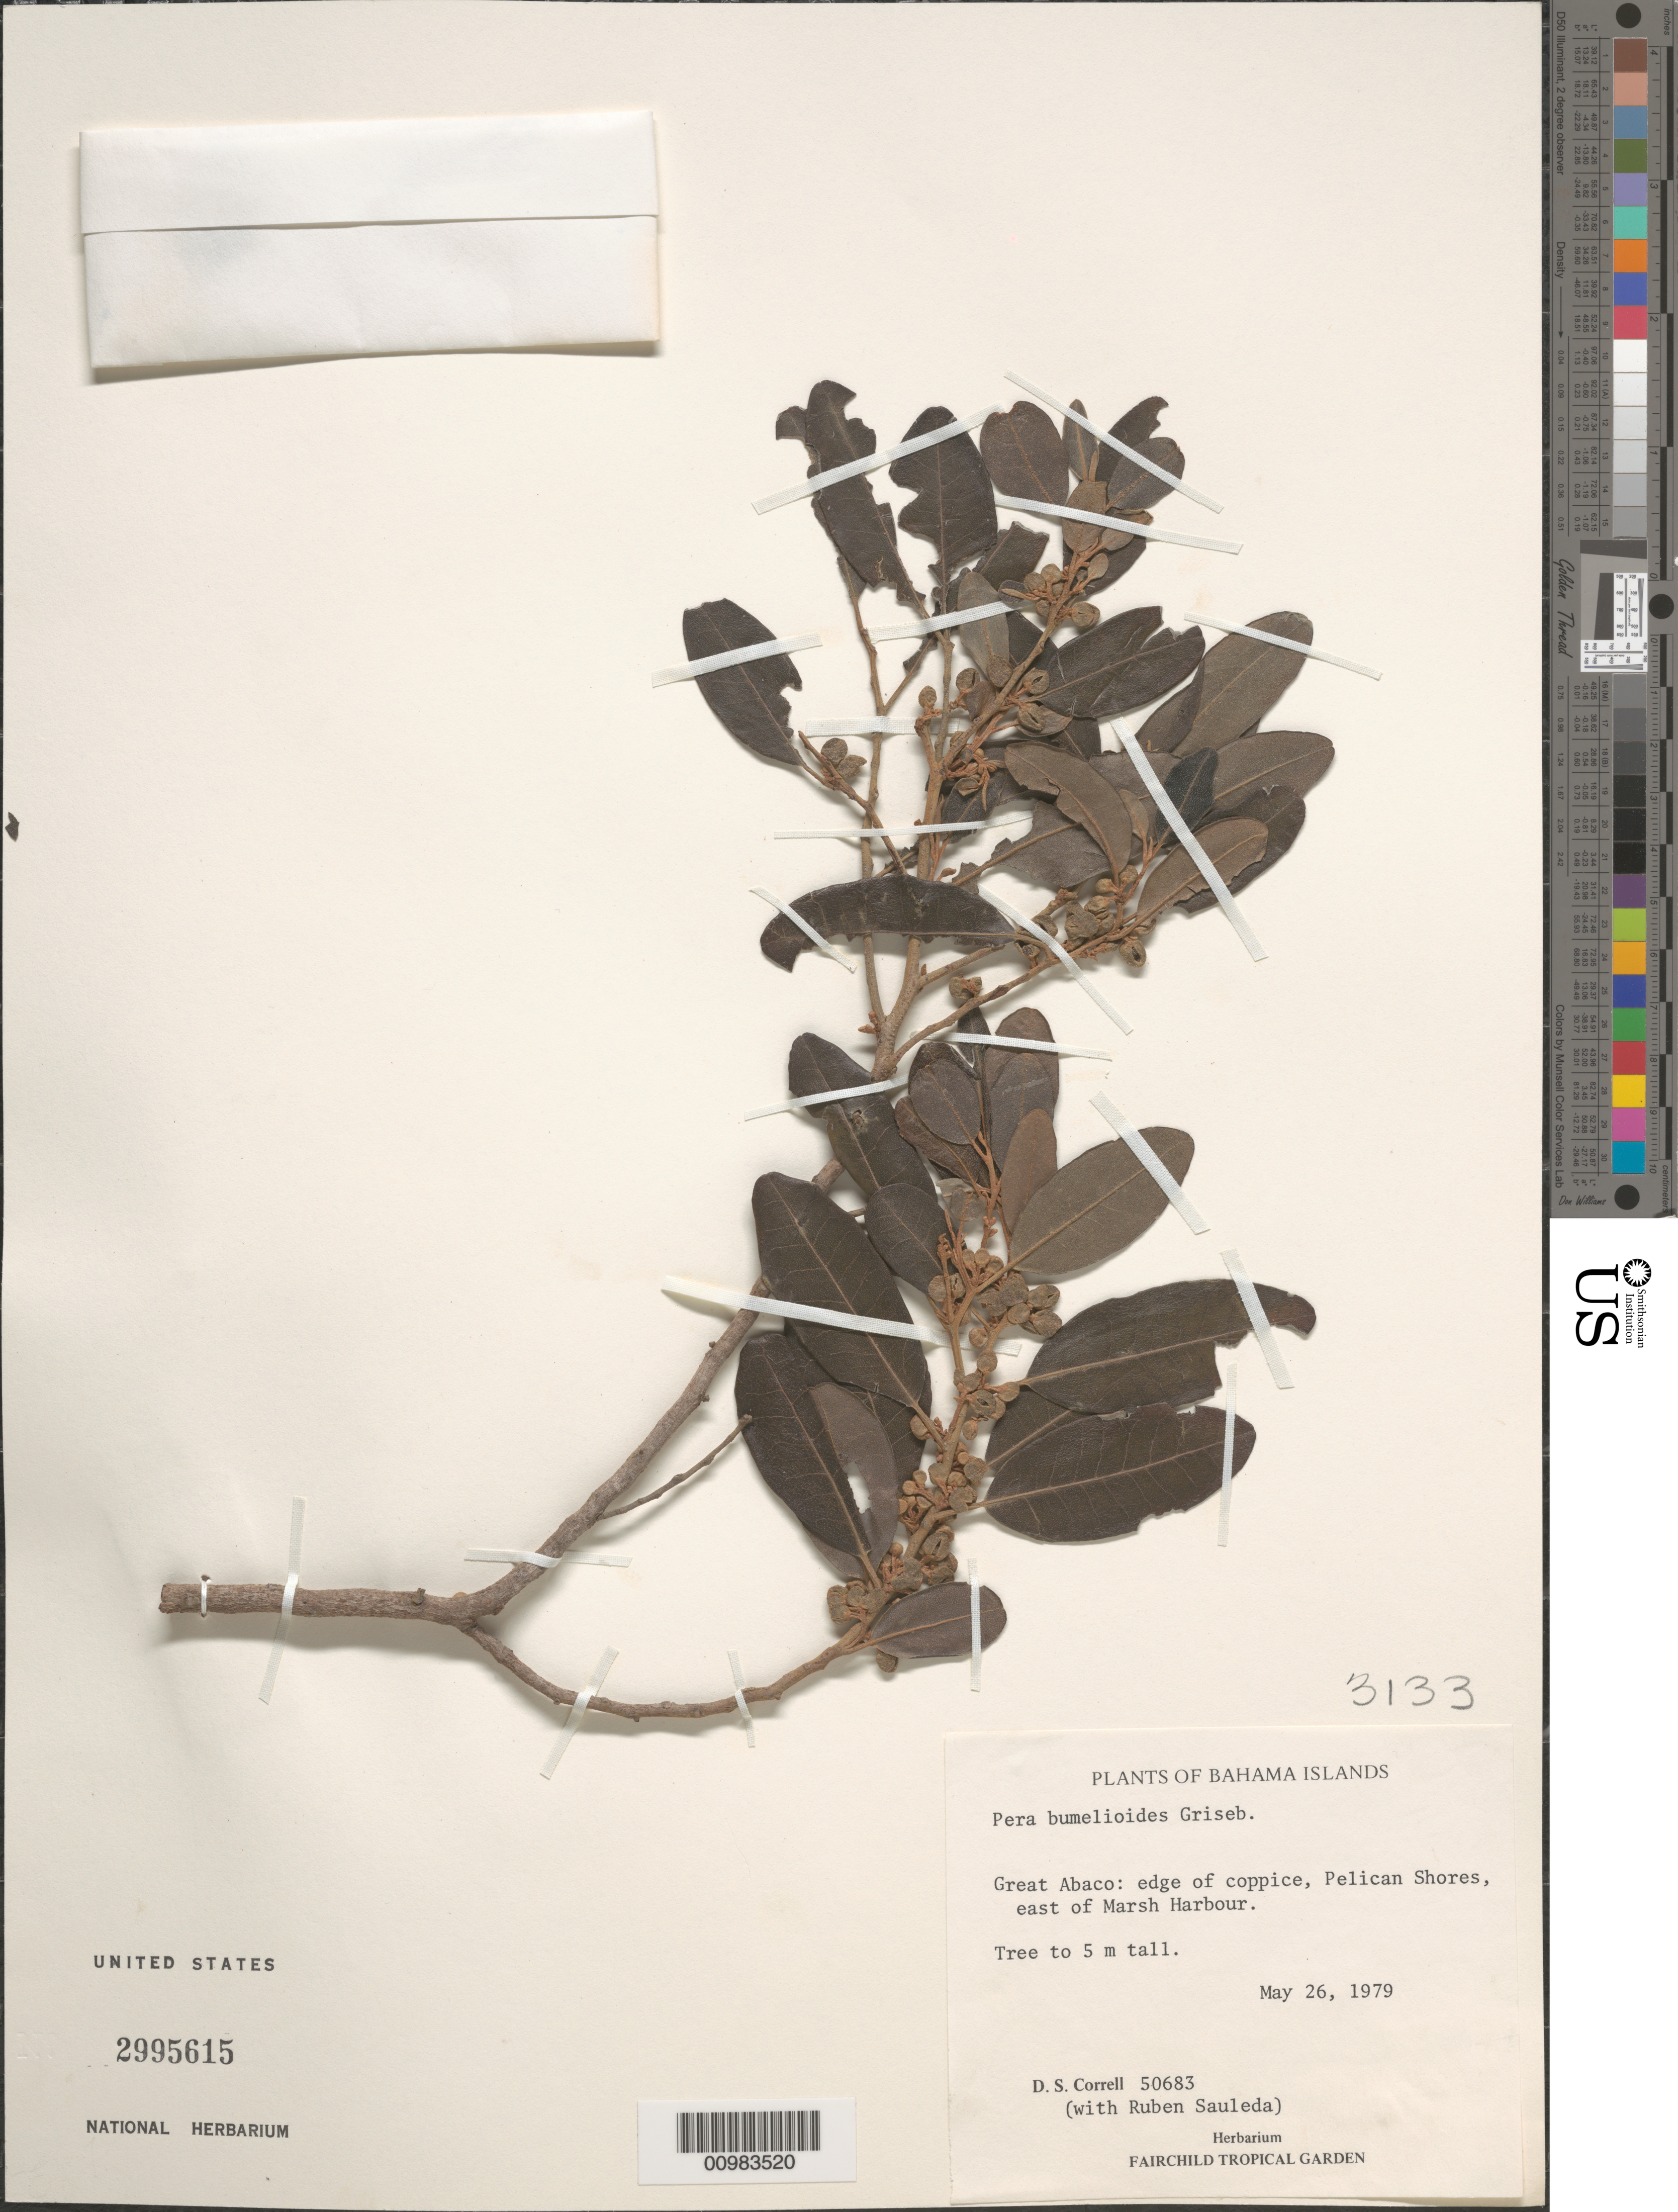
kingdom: Plantae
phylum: Tracheophyta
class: Magnoliopsida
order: Malpighiales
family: Peraceae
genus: Pera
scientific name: Pera bumeliifolia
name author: Griseb.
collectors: D. S. Correll & R. Sauleda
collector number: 50683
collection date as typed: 26 May 1979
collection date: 1979-05-26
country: Bahamas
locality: Great Abaco: edge of coppice, Pelican Shores, east of Marsh Harbour.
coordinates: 0 N, 0 E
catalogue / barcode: US 2995615